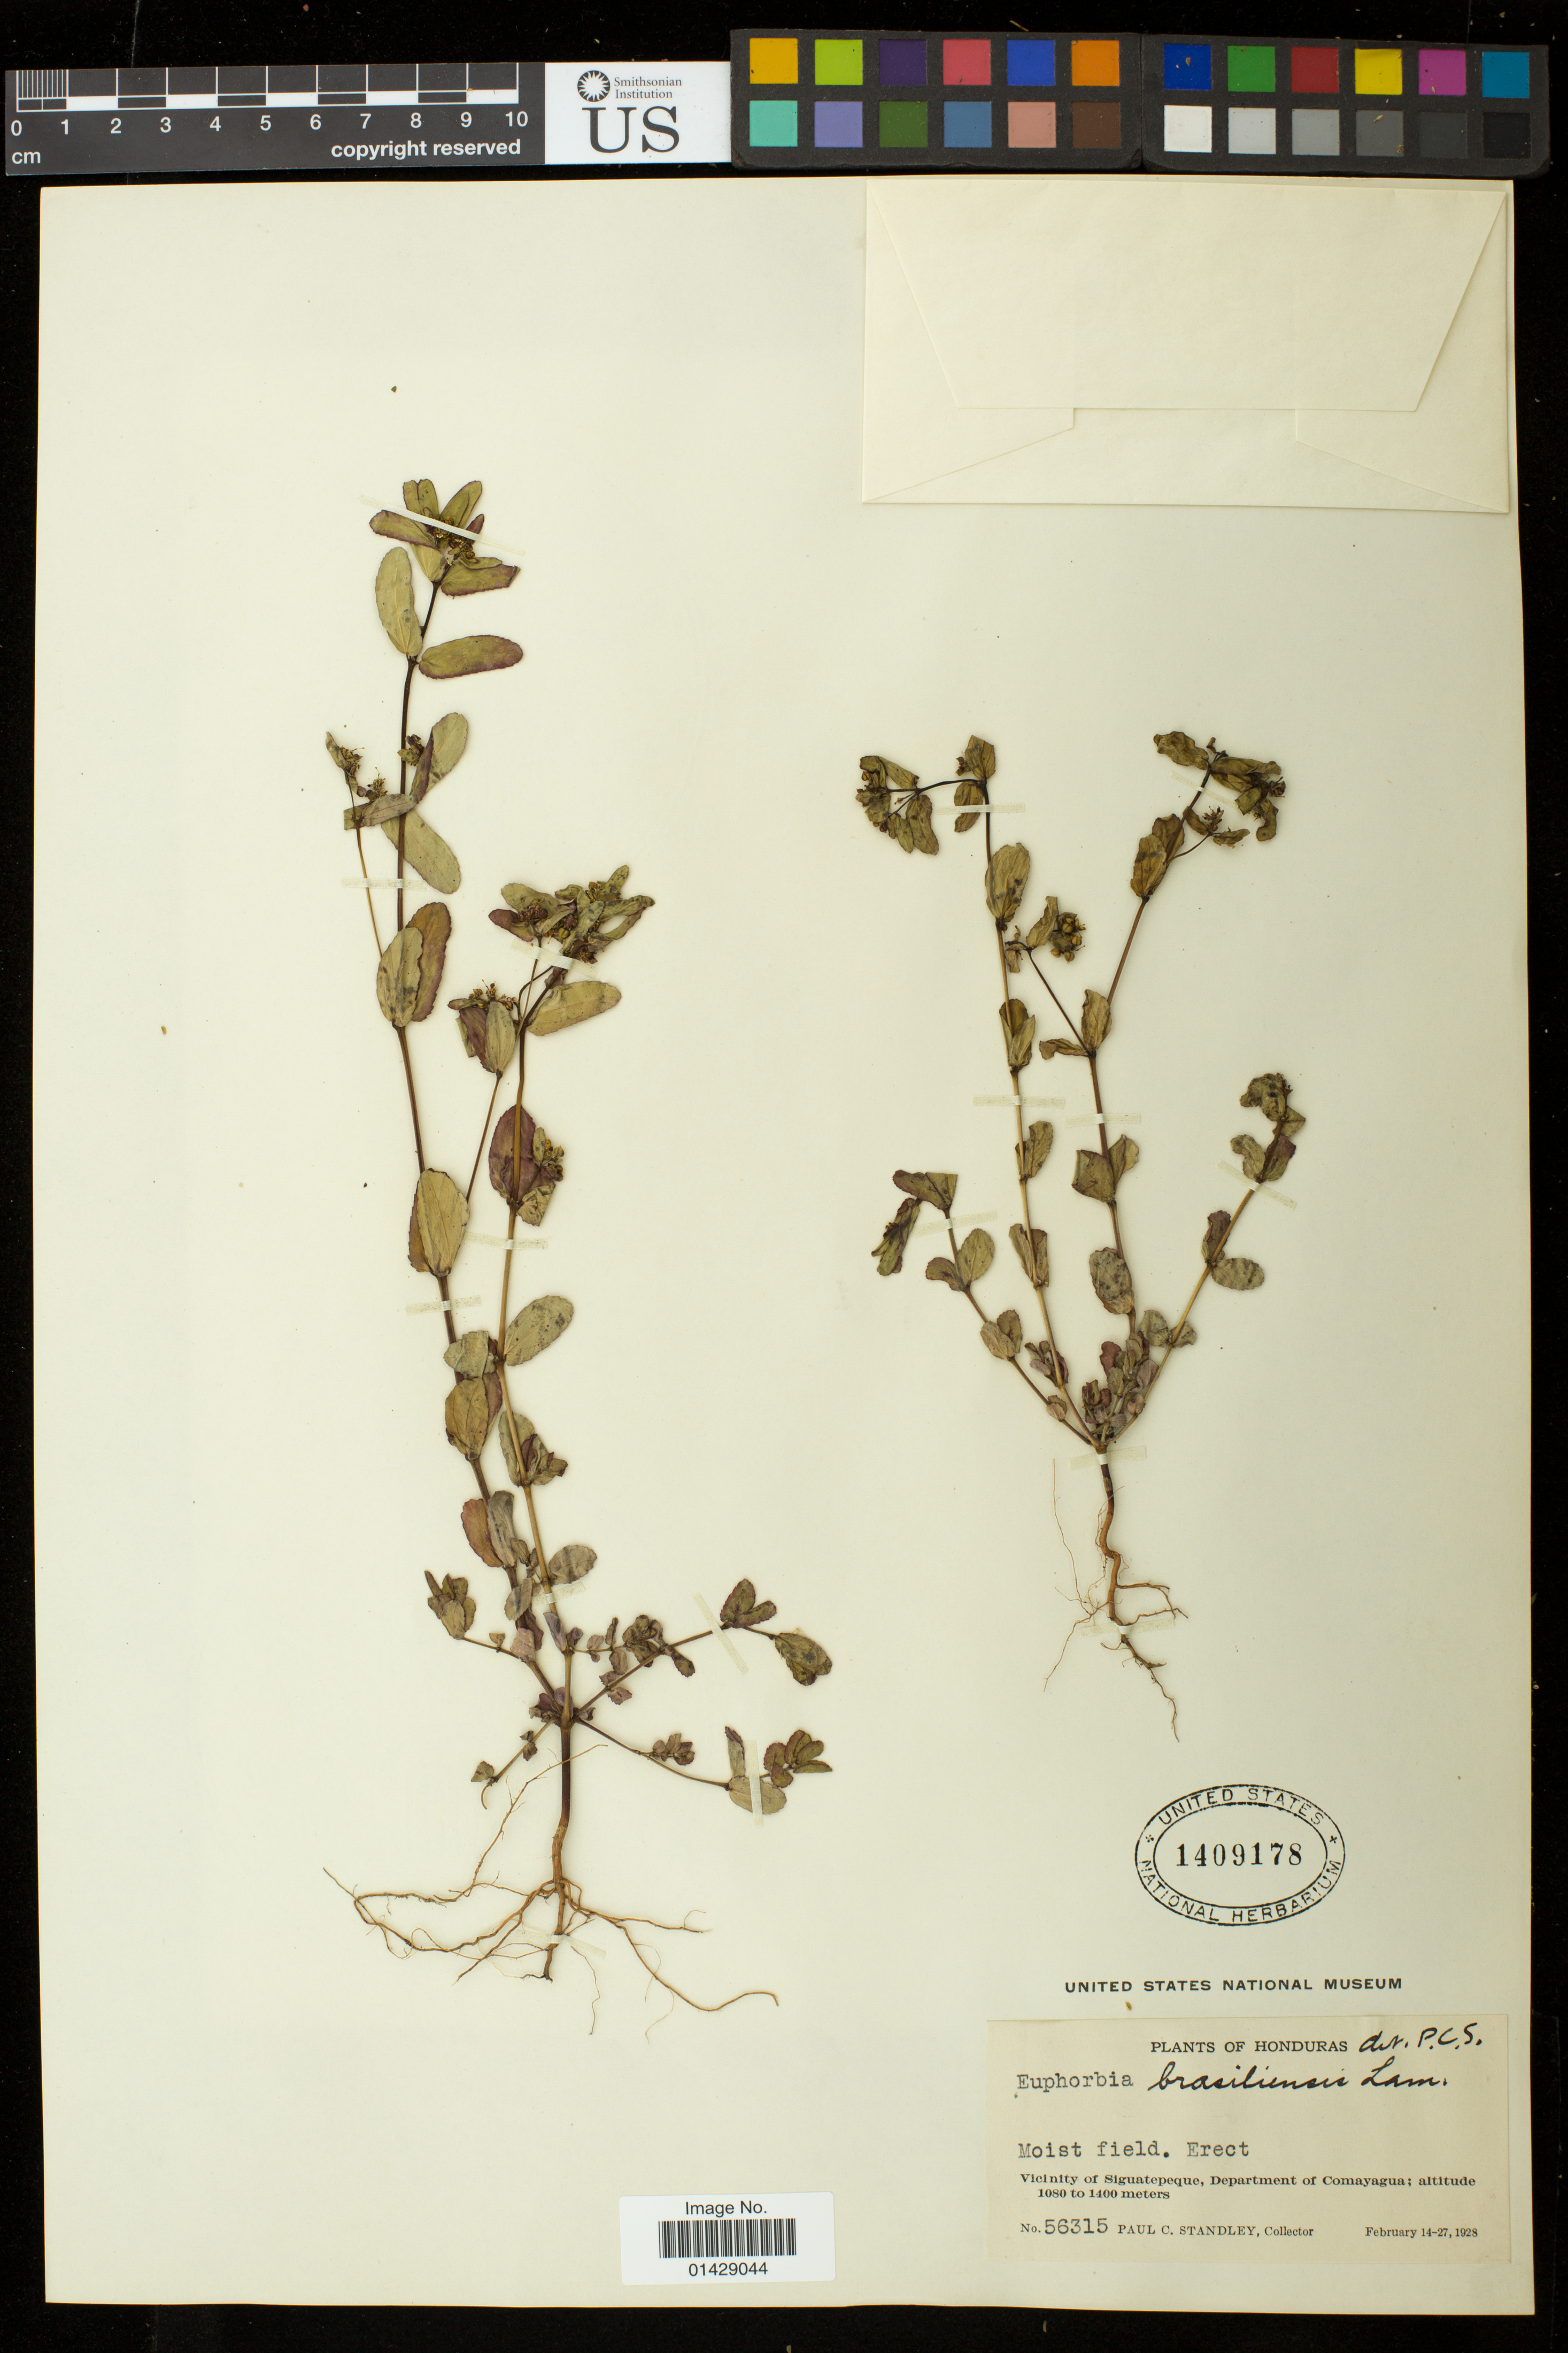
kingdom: Plantae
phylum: Tracheophyta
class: Magnoliopsida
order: Malpighiales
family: Euphorbiaceae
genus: Euphorbia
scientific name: Euphorbia hyssopifolia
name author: L.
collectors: P. C. Standley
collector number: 56315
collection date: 1928-02-14/1928-02-27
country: Honduras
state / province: Comayagua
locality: Vicinity of Siguatepeque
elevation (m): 1080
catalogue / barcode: US 1409178